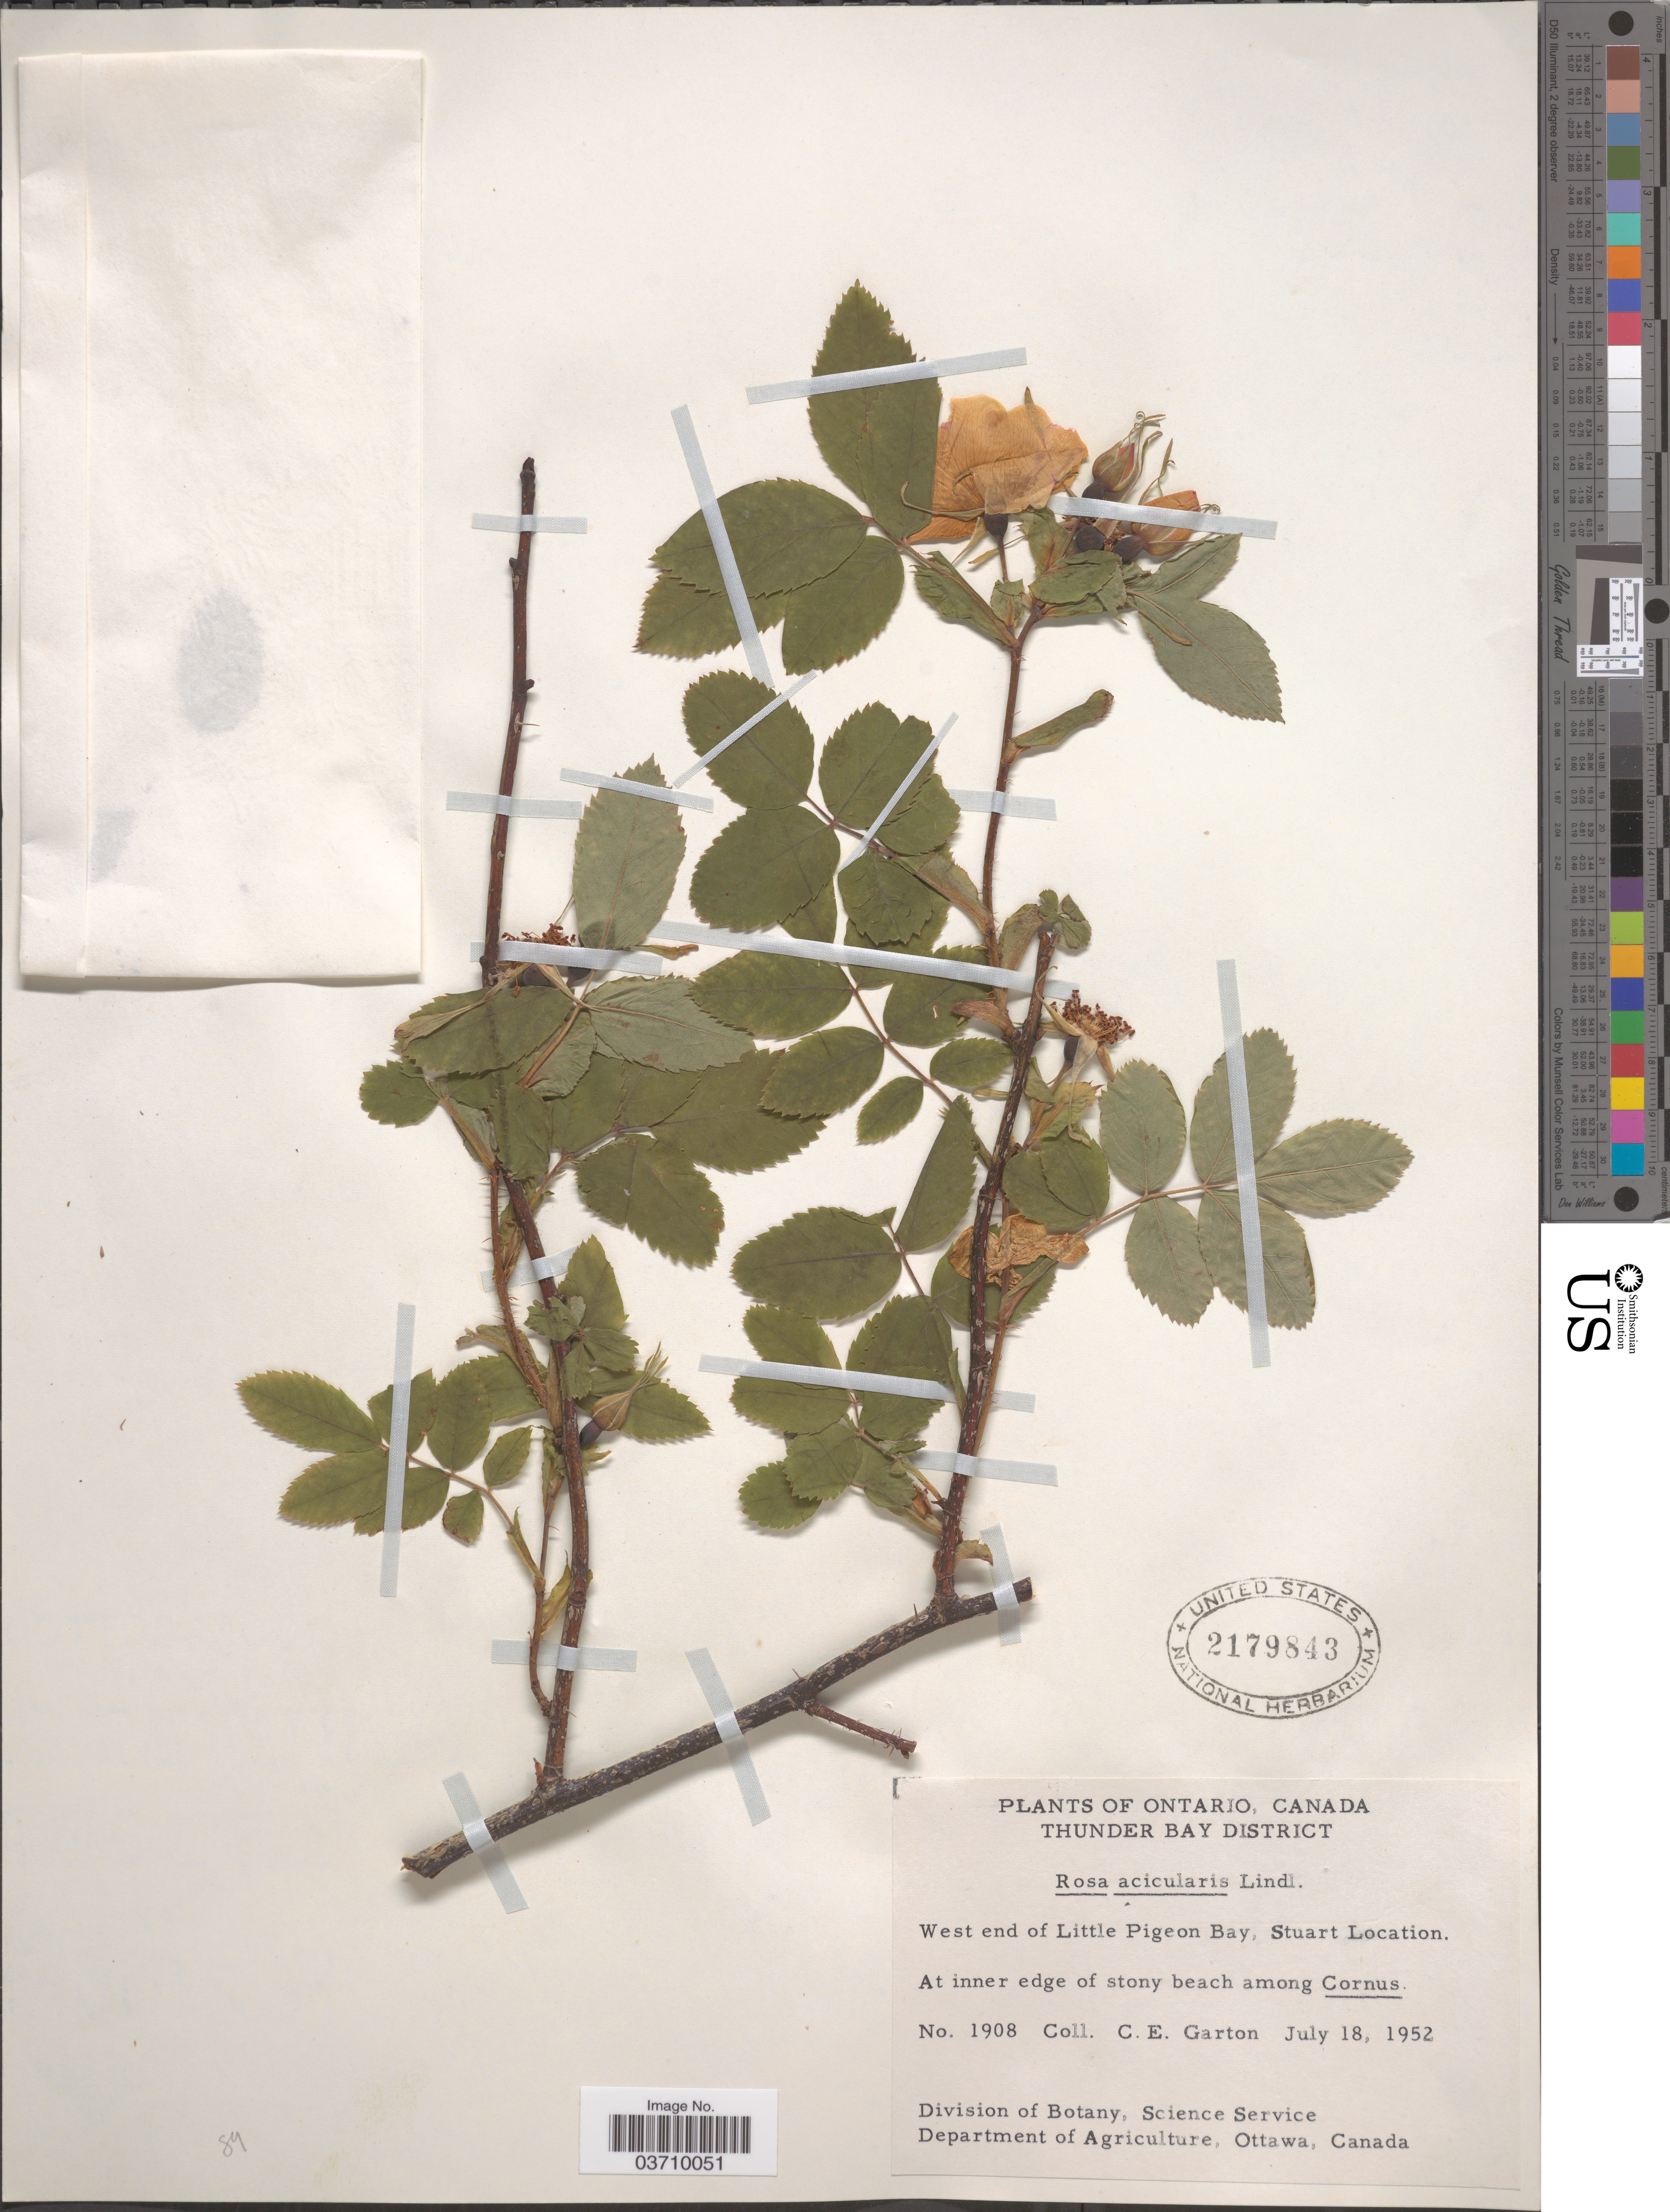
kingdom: Plantae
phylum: Tracheophyta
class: Magnoliopsida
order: Rosales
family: Rosaceae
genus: Rosa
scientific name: Rosa acicularis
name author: Lindl.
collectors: C. E. Garton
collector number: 1908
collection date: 1952-07-18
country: Canada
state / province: Ontario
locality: Thunder Bay District. West end of Little Pigeon Bay, Stuart Location.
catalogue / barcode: US 2179843